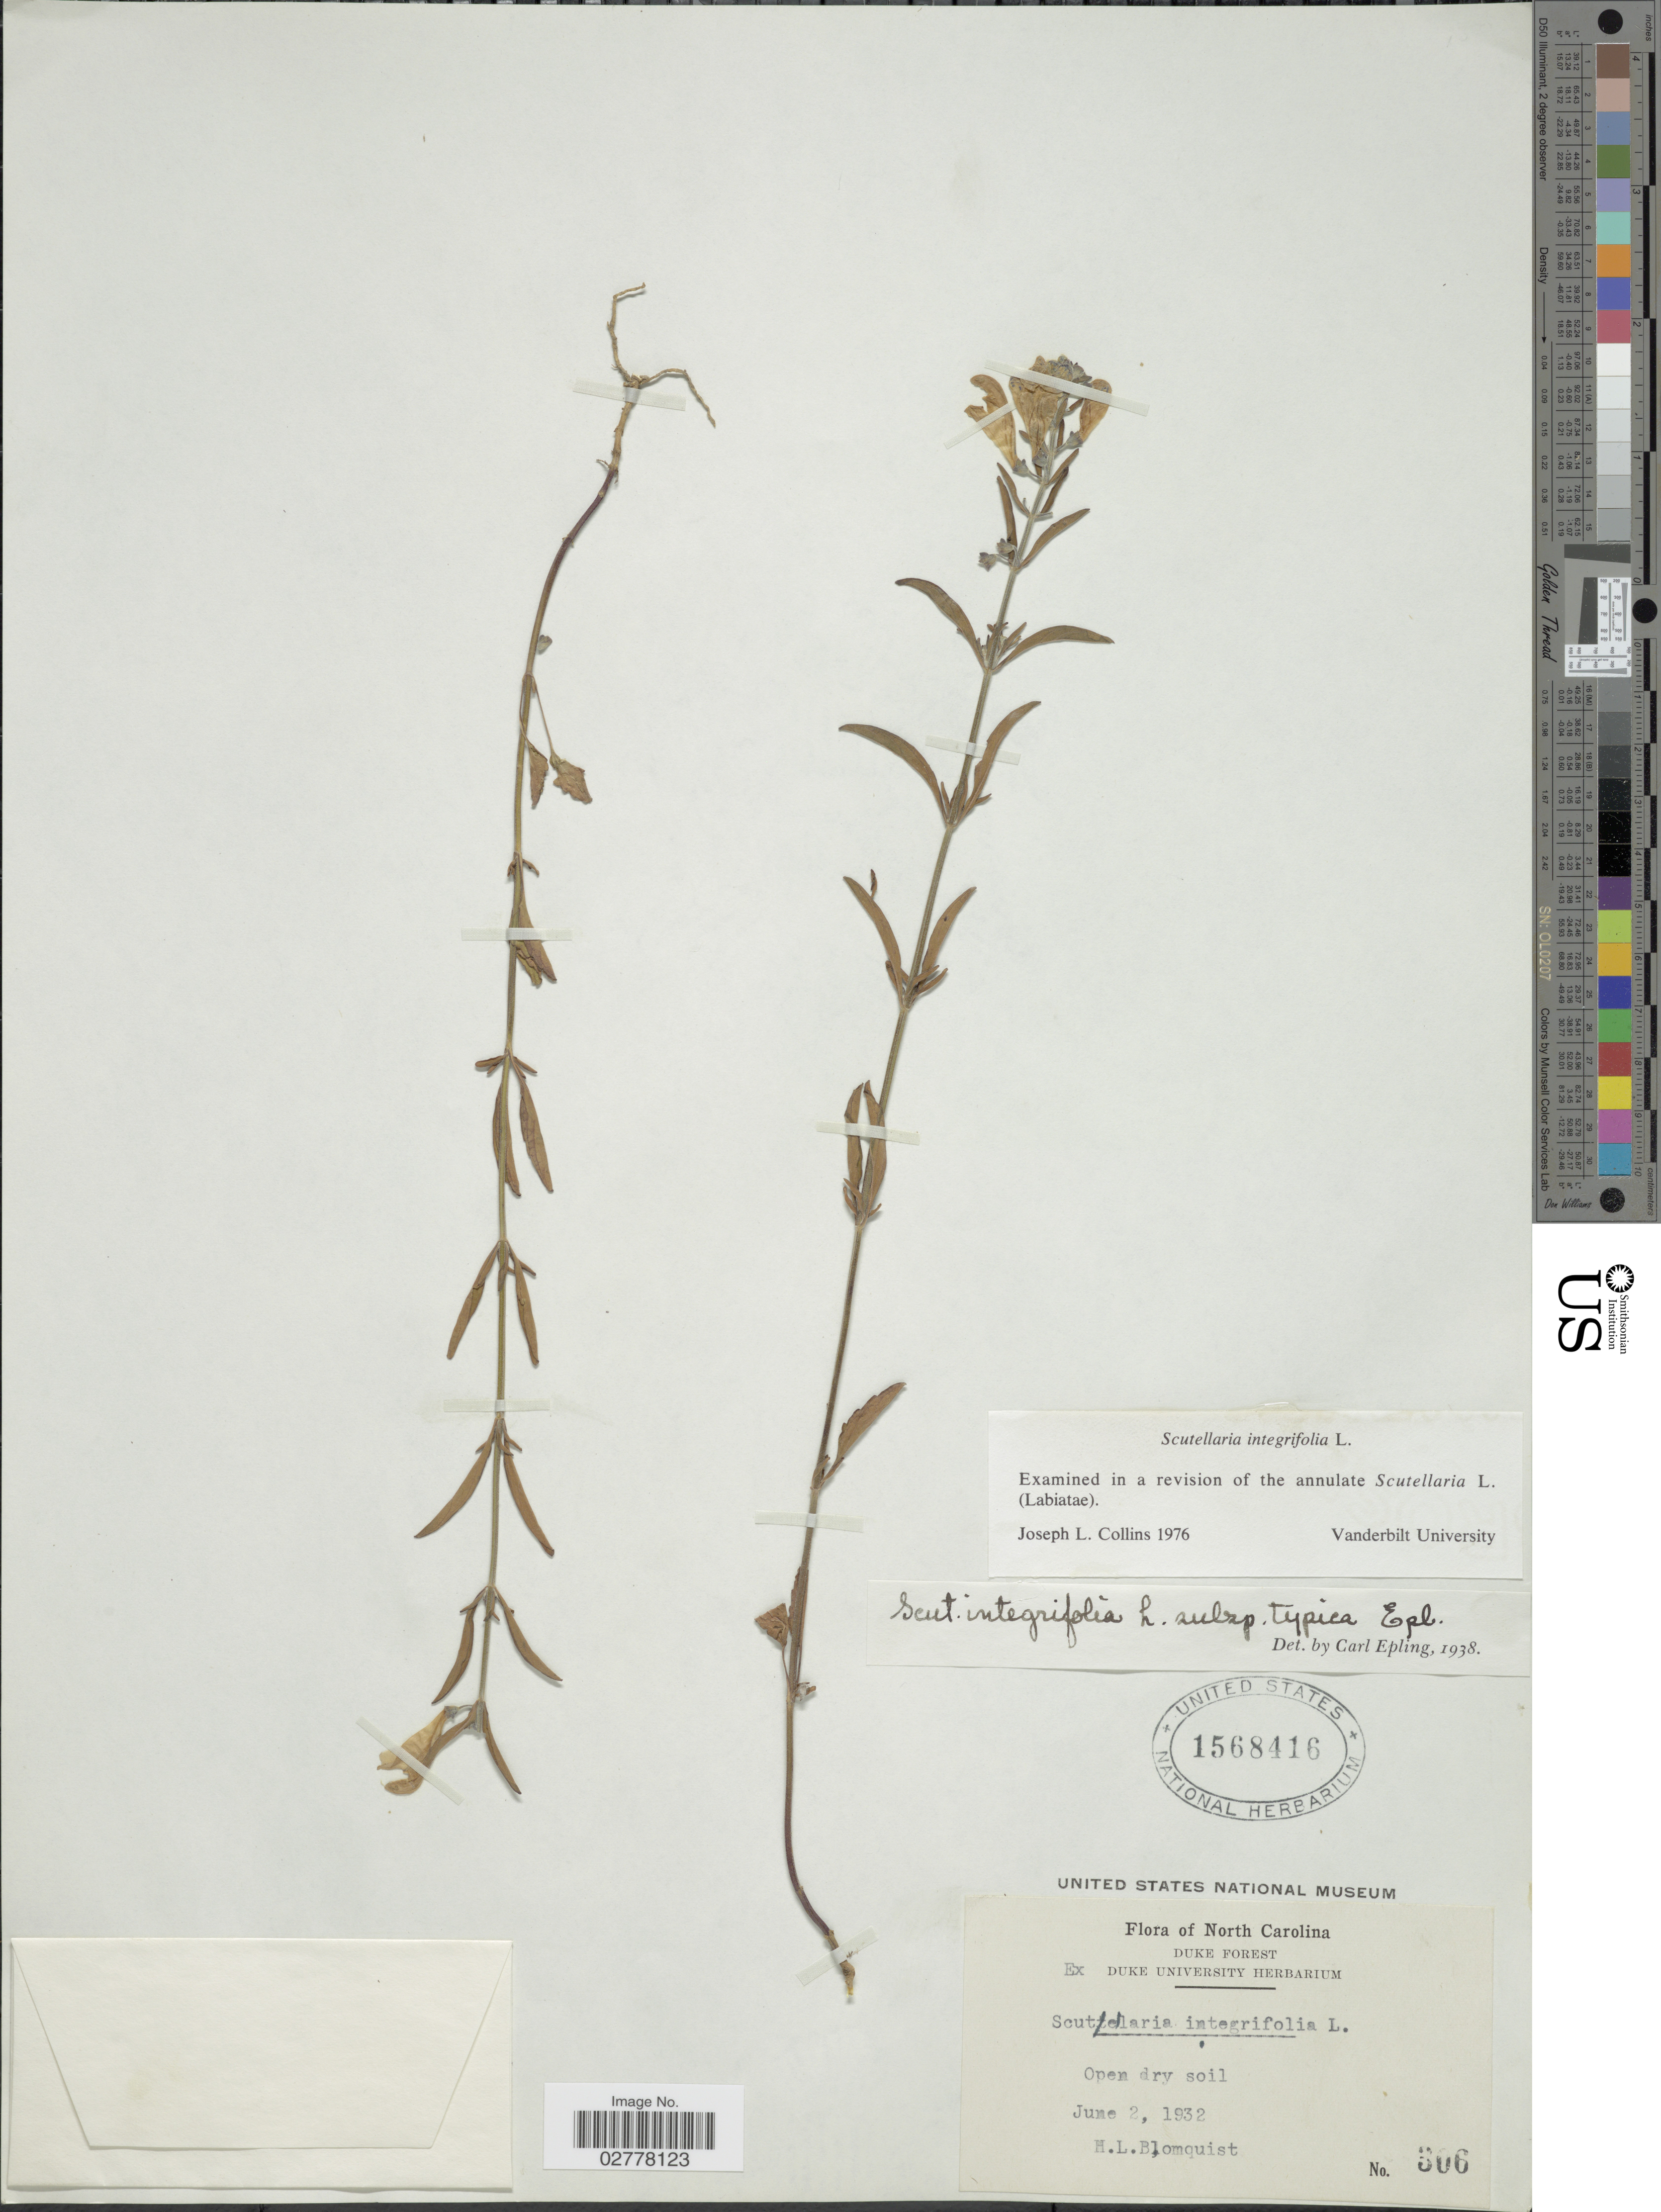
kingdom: Plantae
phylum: Tracheophyta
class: Magnoliopsida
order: Lamiales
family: Lamiaceae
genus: Scutellaria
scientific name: Scutellaria integrifolia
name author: L.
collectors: H. Blomquist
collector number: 306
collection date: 1932-06-02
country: United States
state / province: North Carolina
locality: Duke Forest.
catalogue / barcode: US 1568416